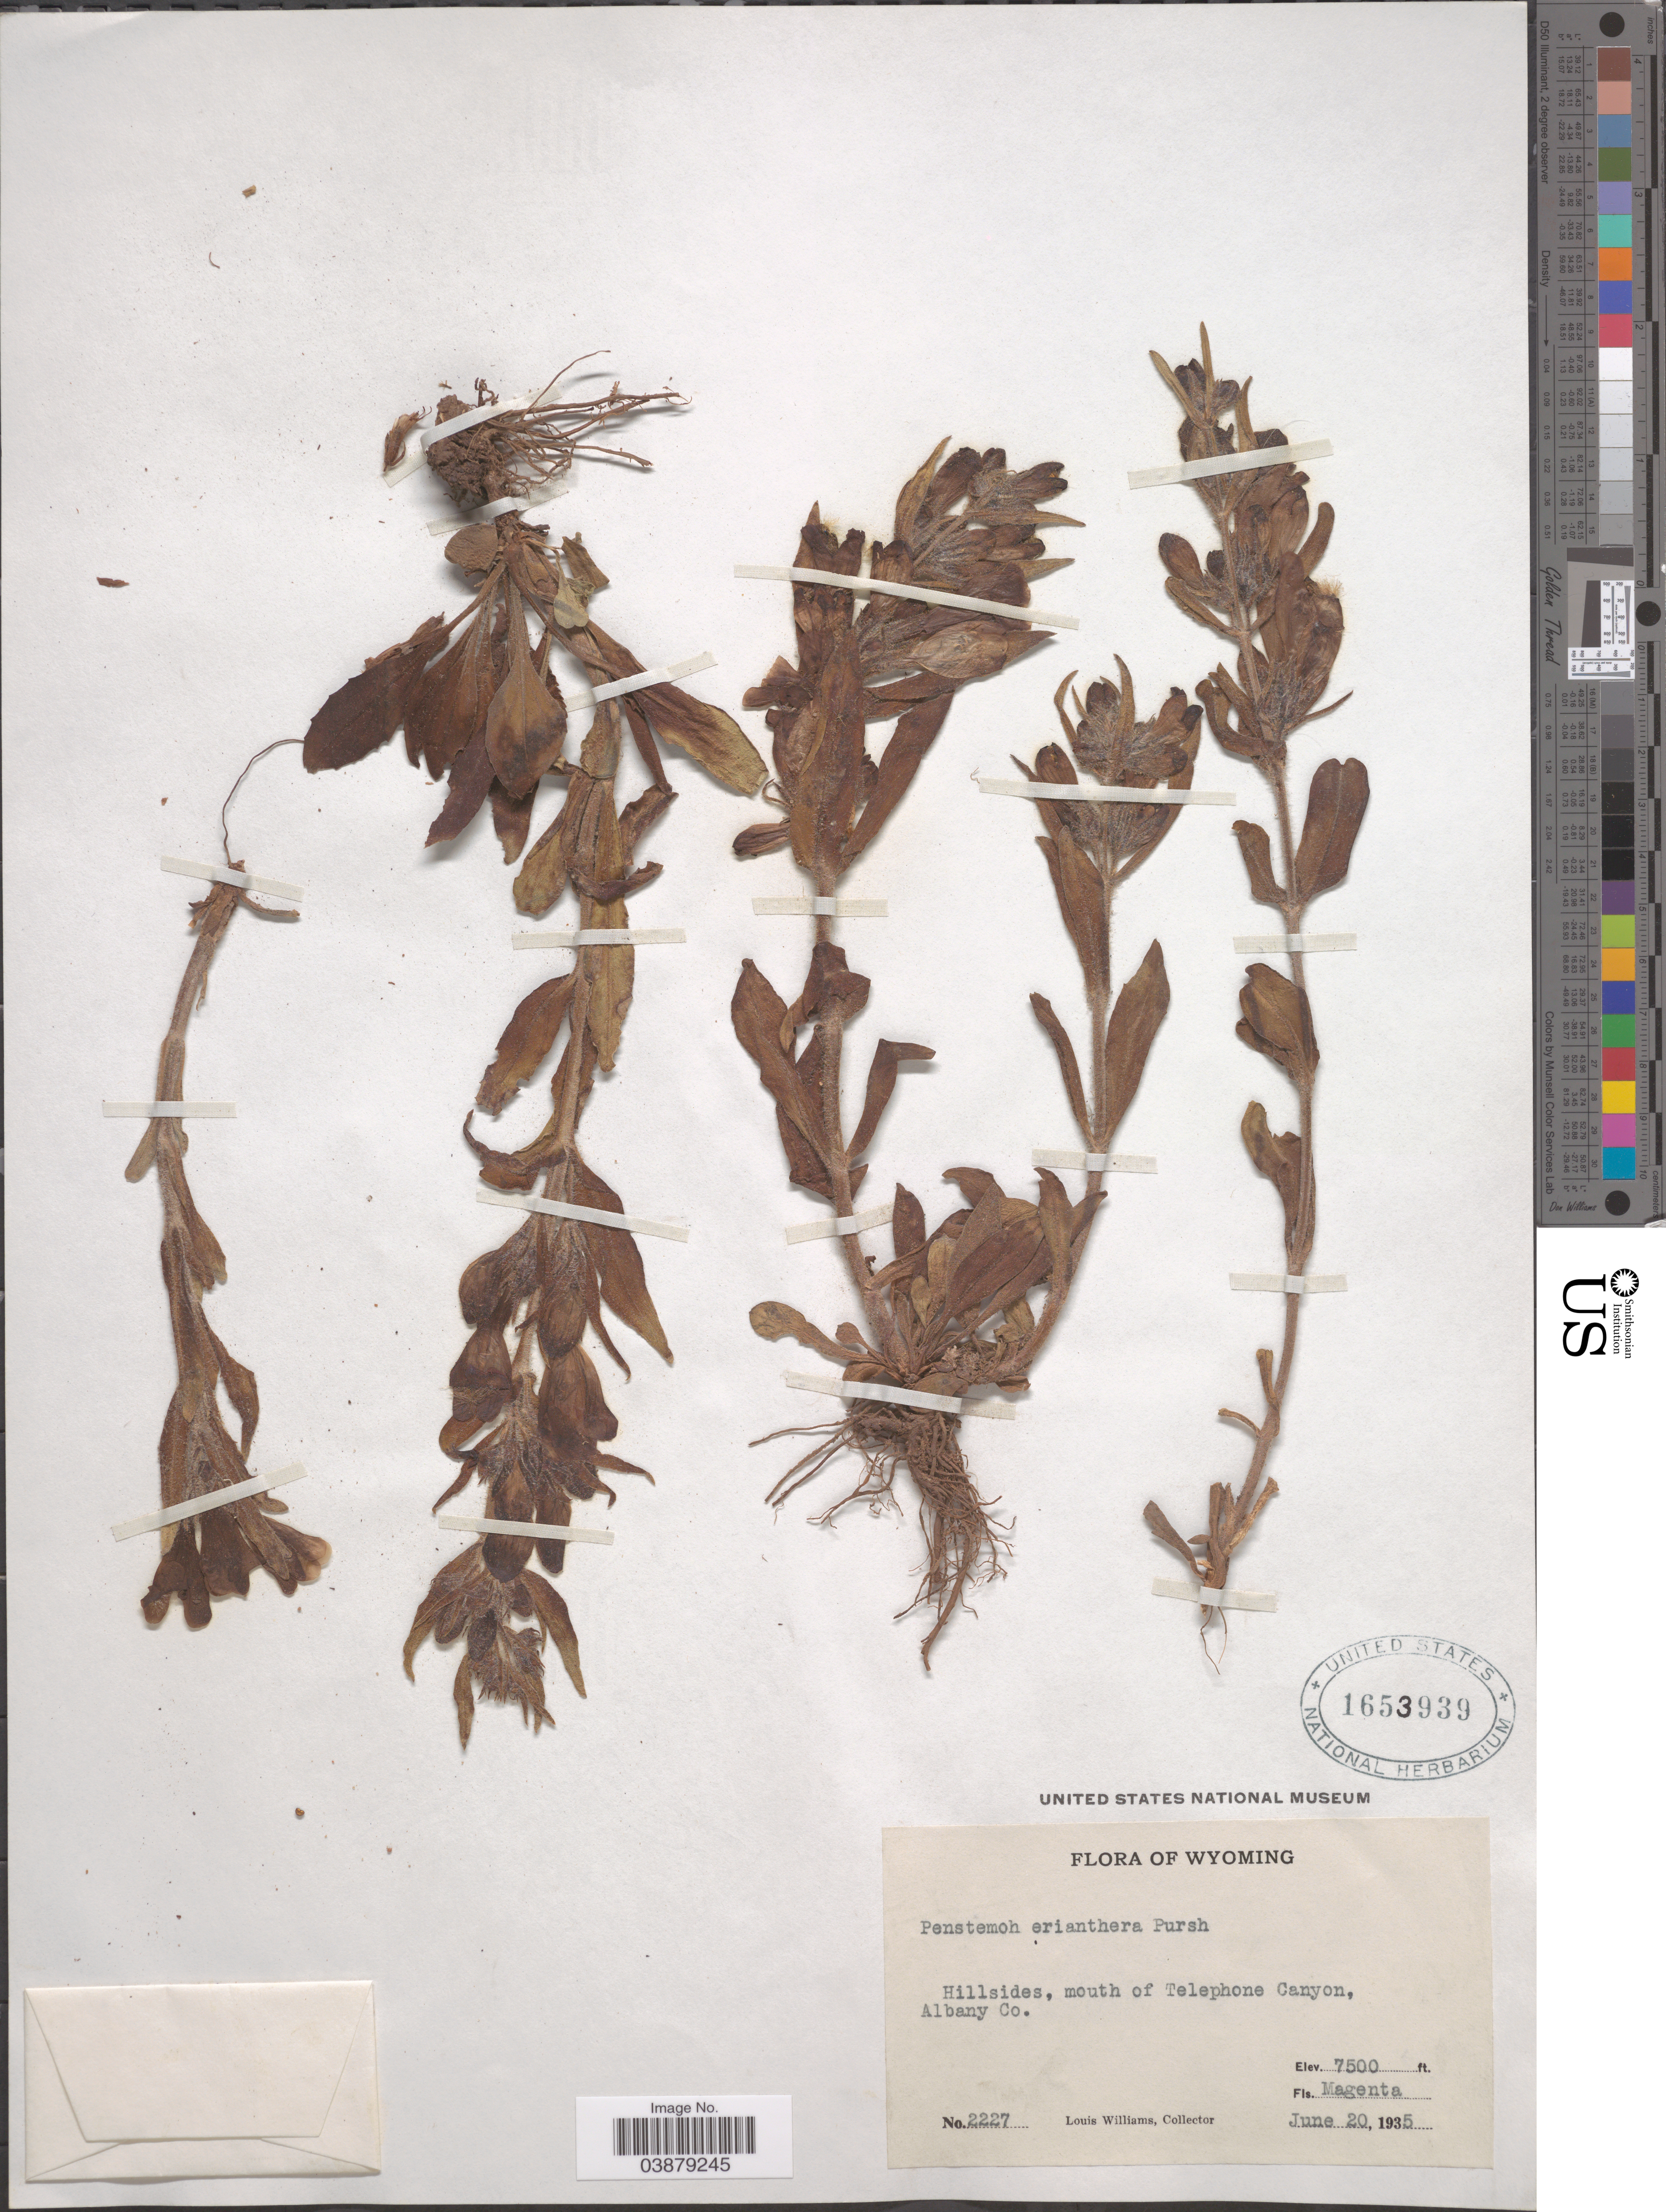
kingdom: Plantae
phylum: Tracheophyta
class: Magnoliopsida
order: Lamiales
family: Plantaginaceae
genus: Penstemon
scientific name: Penstemon whitedii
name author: Piper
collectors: L. G. Williams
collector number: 2227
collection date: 1935-06-20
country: United States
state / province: Wyoming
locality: Hillsides, mouth of Telephone Canyon, Albany Co.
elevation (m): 2286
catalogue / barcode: US 1653939